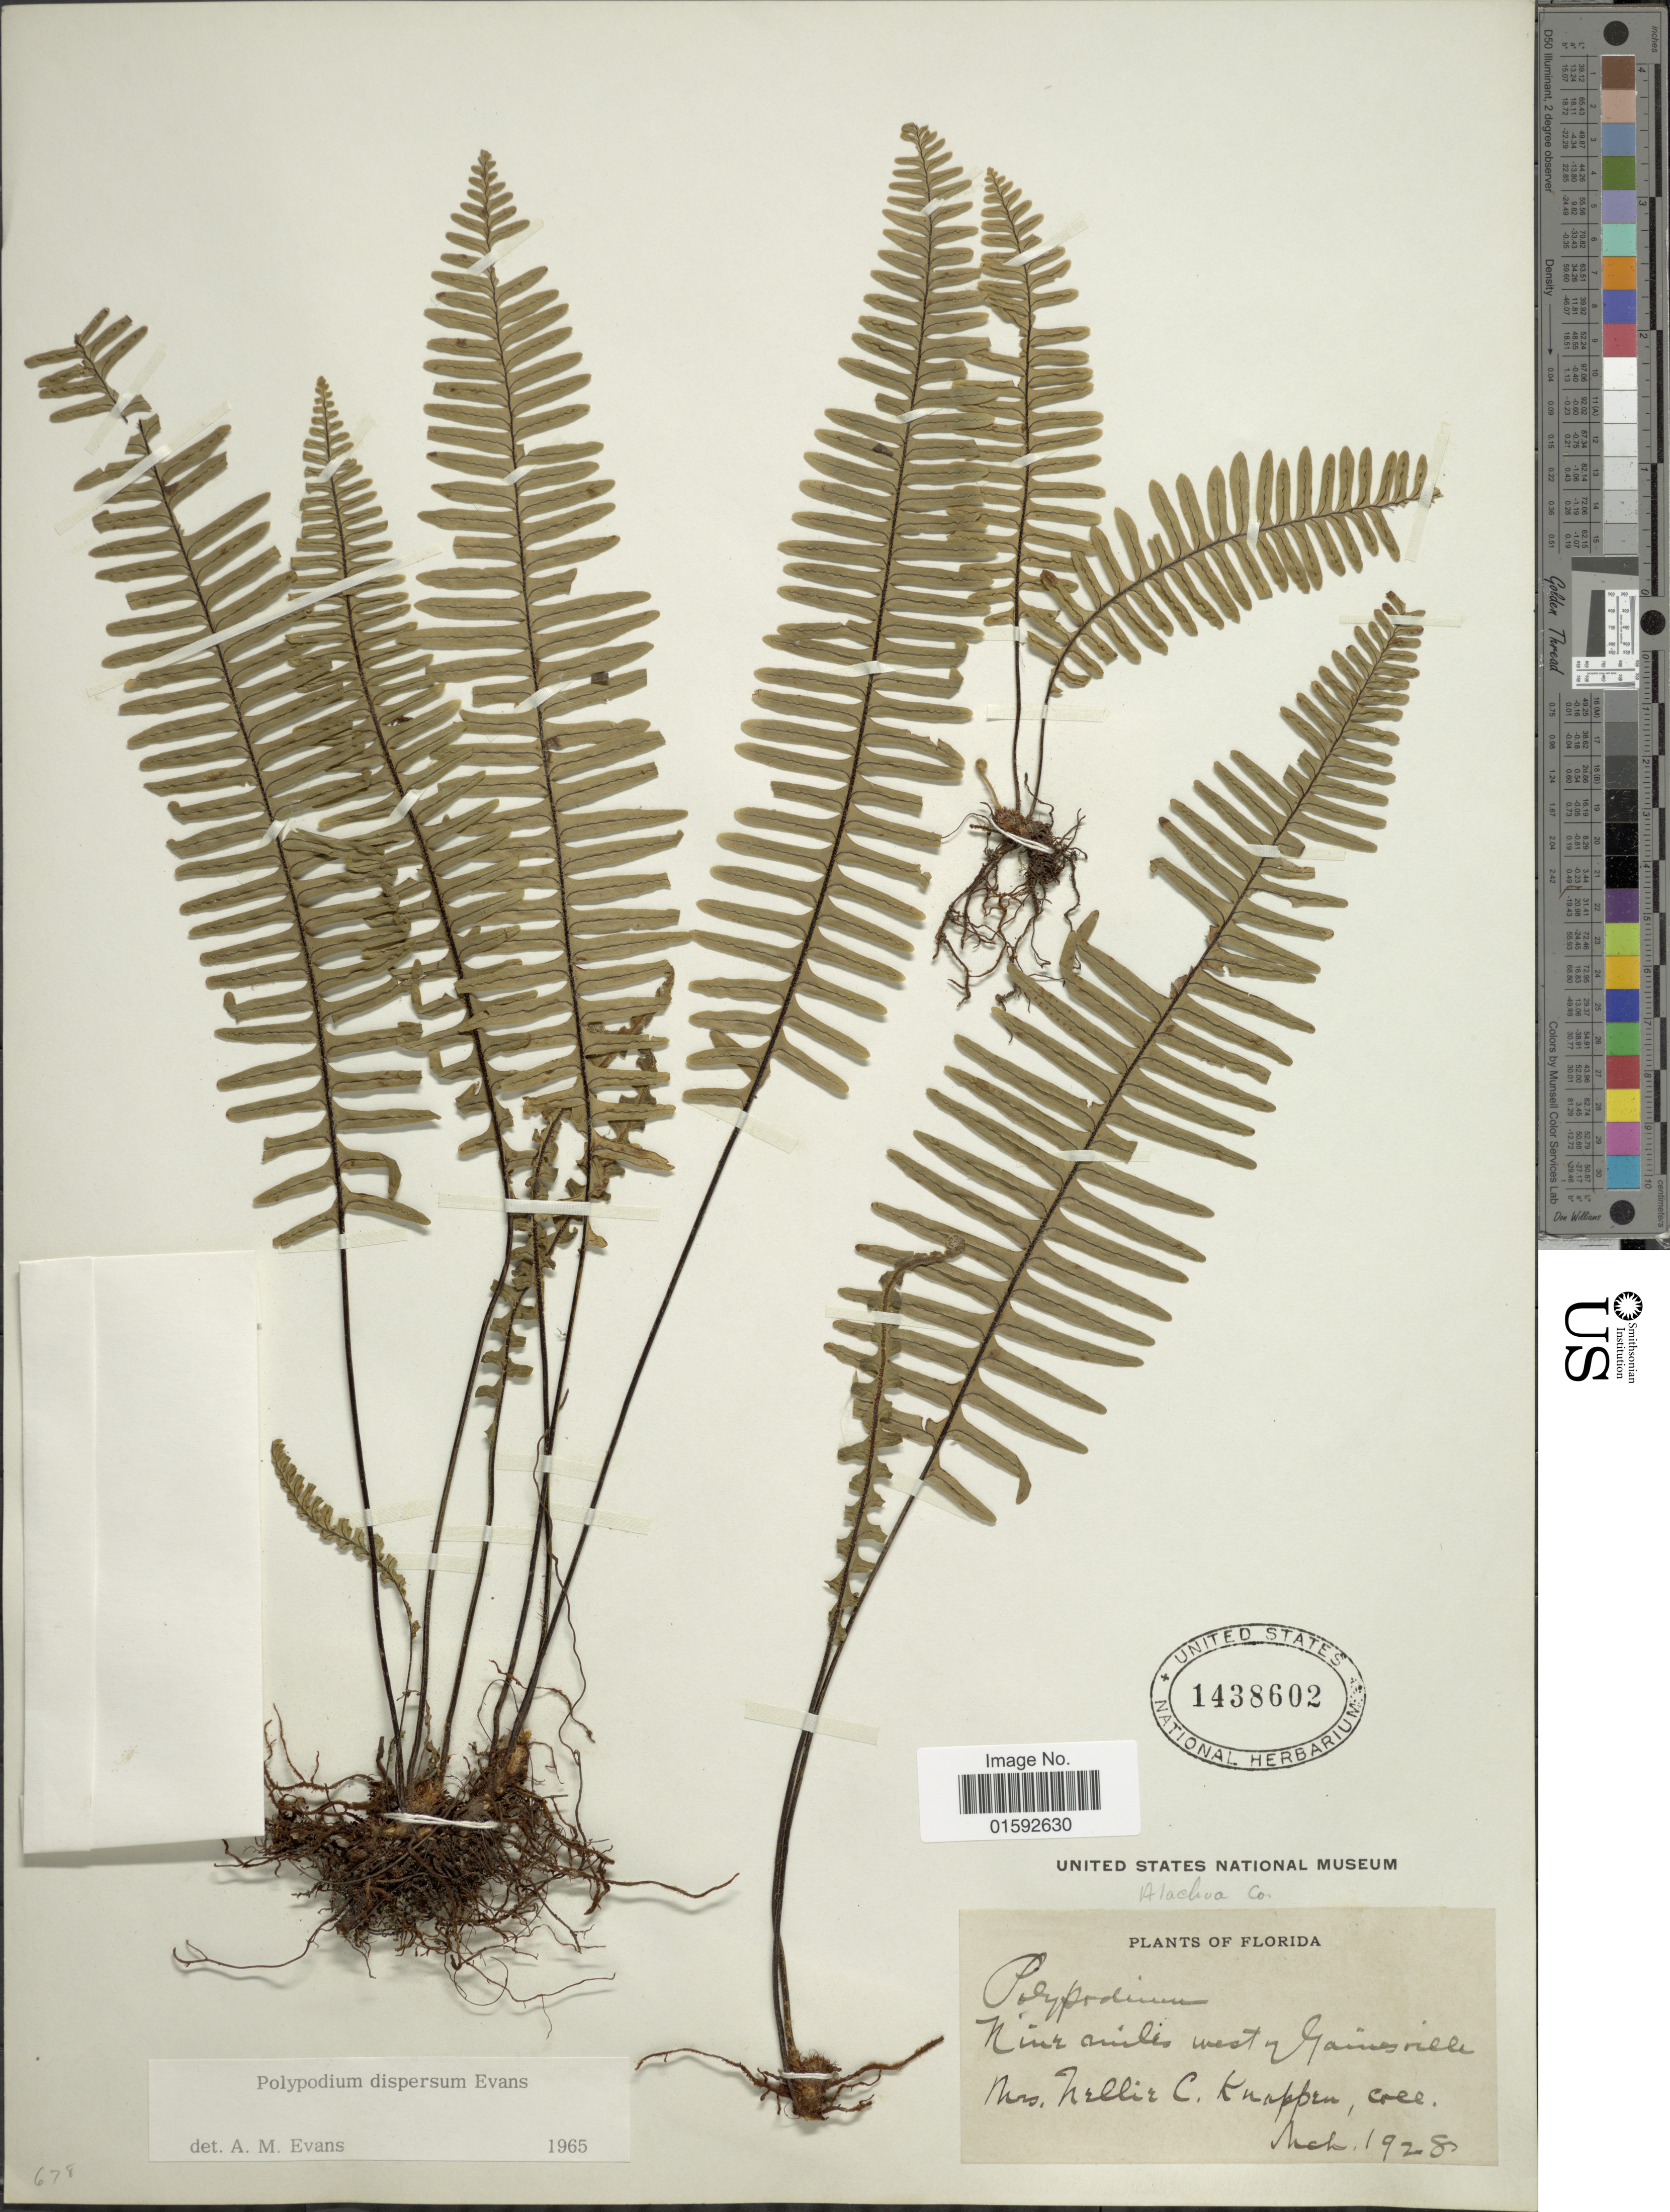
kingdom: Plantae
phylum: Tracheophyta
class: Polypodiopsida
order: Polypodiales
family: Polypodiaceae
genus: Pecluma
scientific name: Pecluma dispersa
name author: (A.M. Evans) M.G. Price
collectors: N. Knappen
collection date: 1928-03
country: United States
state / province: Florida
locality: Nine miles west of Gainesville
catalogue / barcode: US 1438602